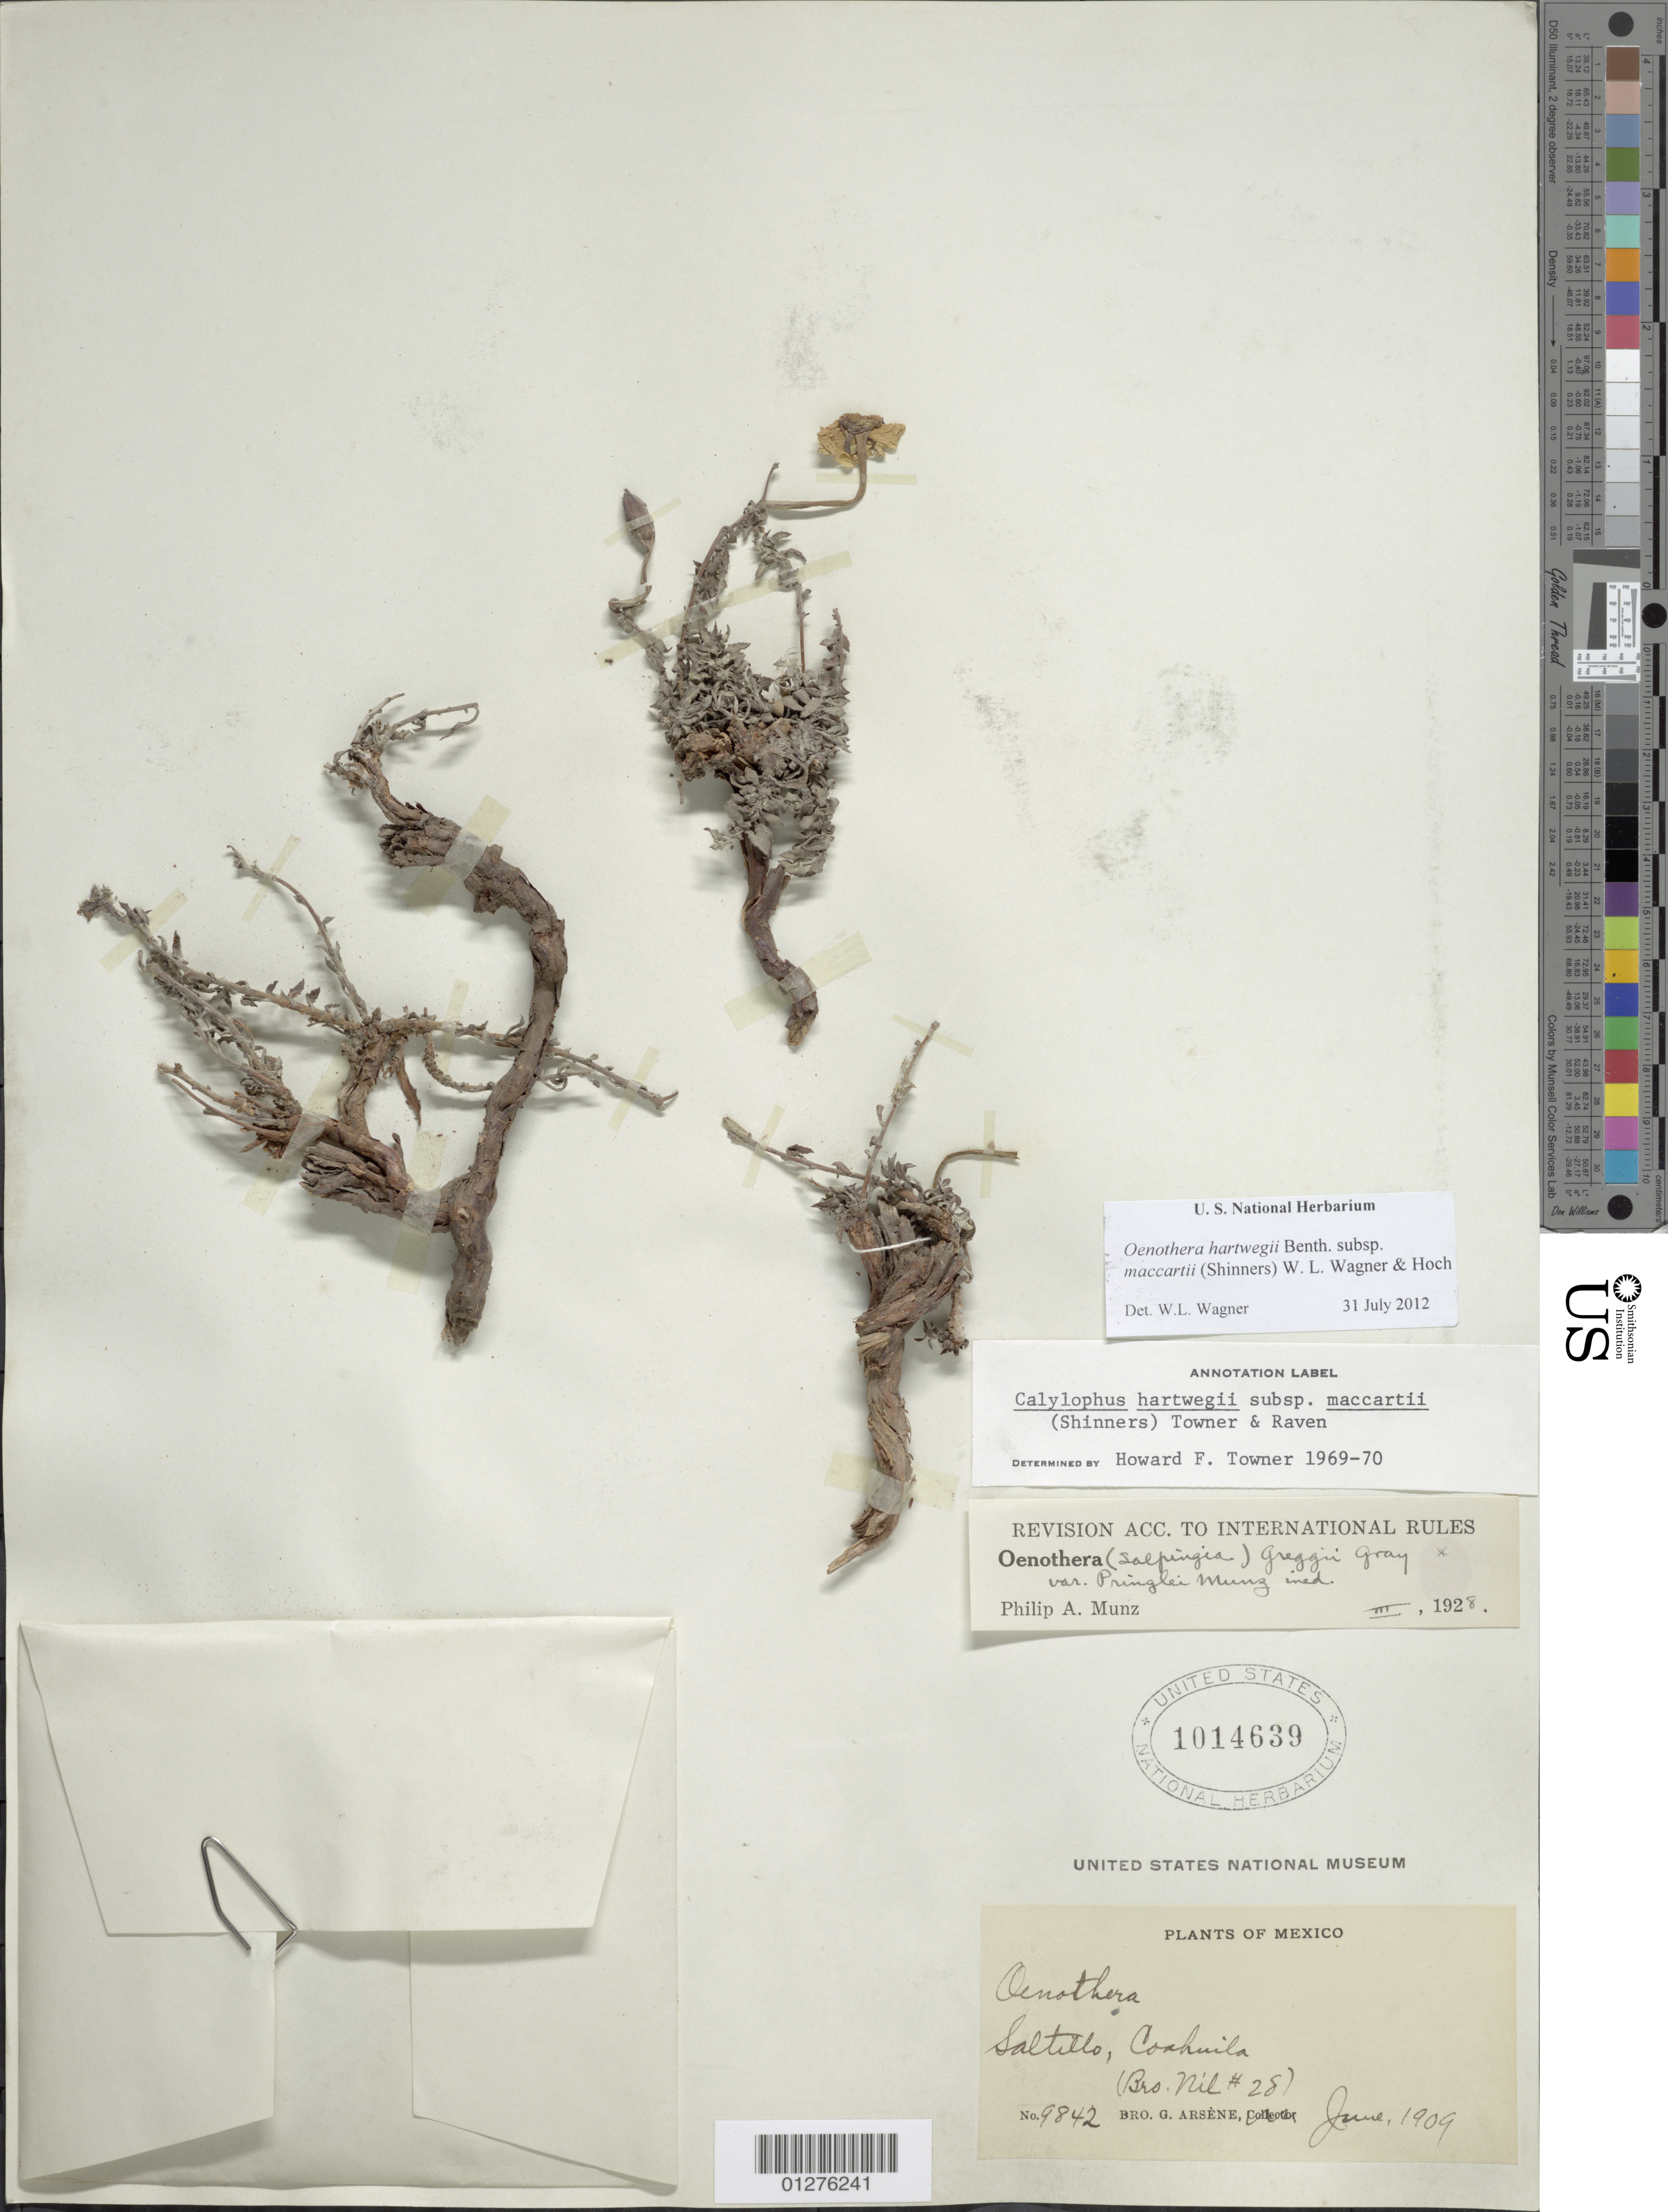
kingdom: Plantae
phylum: Tracheophyta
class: Magnoliopsida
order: Myrtales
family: Onagraceae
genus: Oenothera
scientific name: Oenothera hartwegii subsp. maccartii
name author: (Shinners) W.L. Wagner & Hoch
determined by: Wagner, W. L., (BOT), Smithsonian Institution - National Museum of Natural History (UNITED STATES)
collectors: Bro. G. Arsène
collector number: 9842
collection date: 1909-06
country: México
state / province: Coahuila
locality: Saltillo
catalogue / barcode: US 1014639